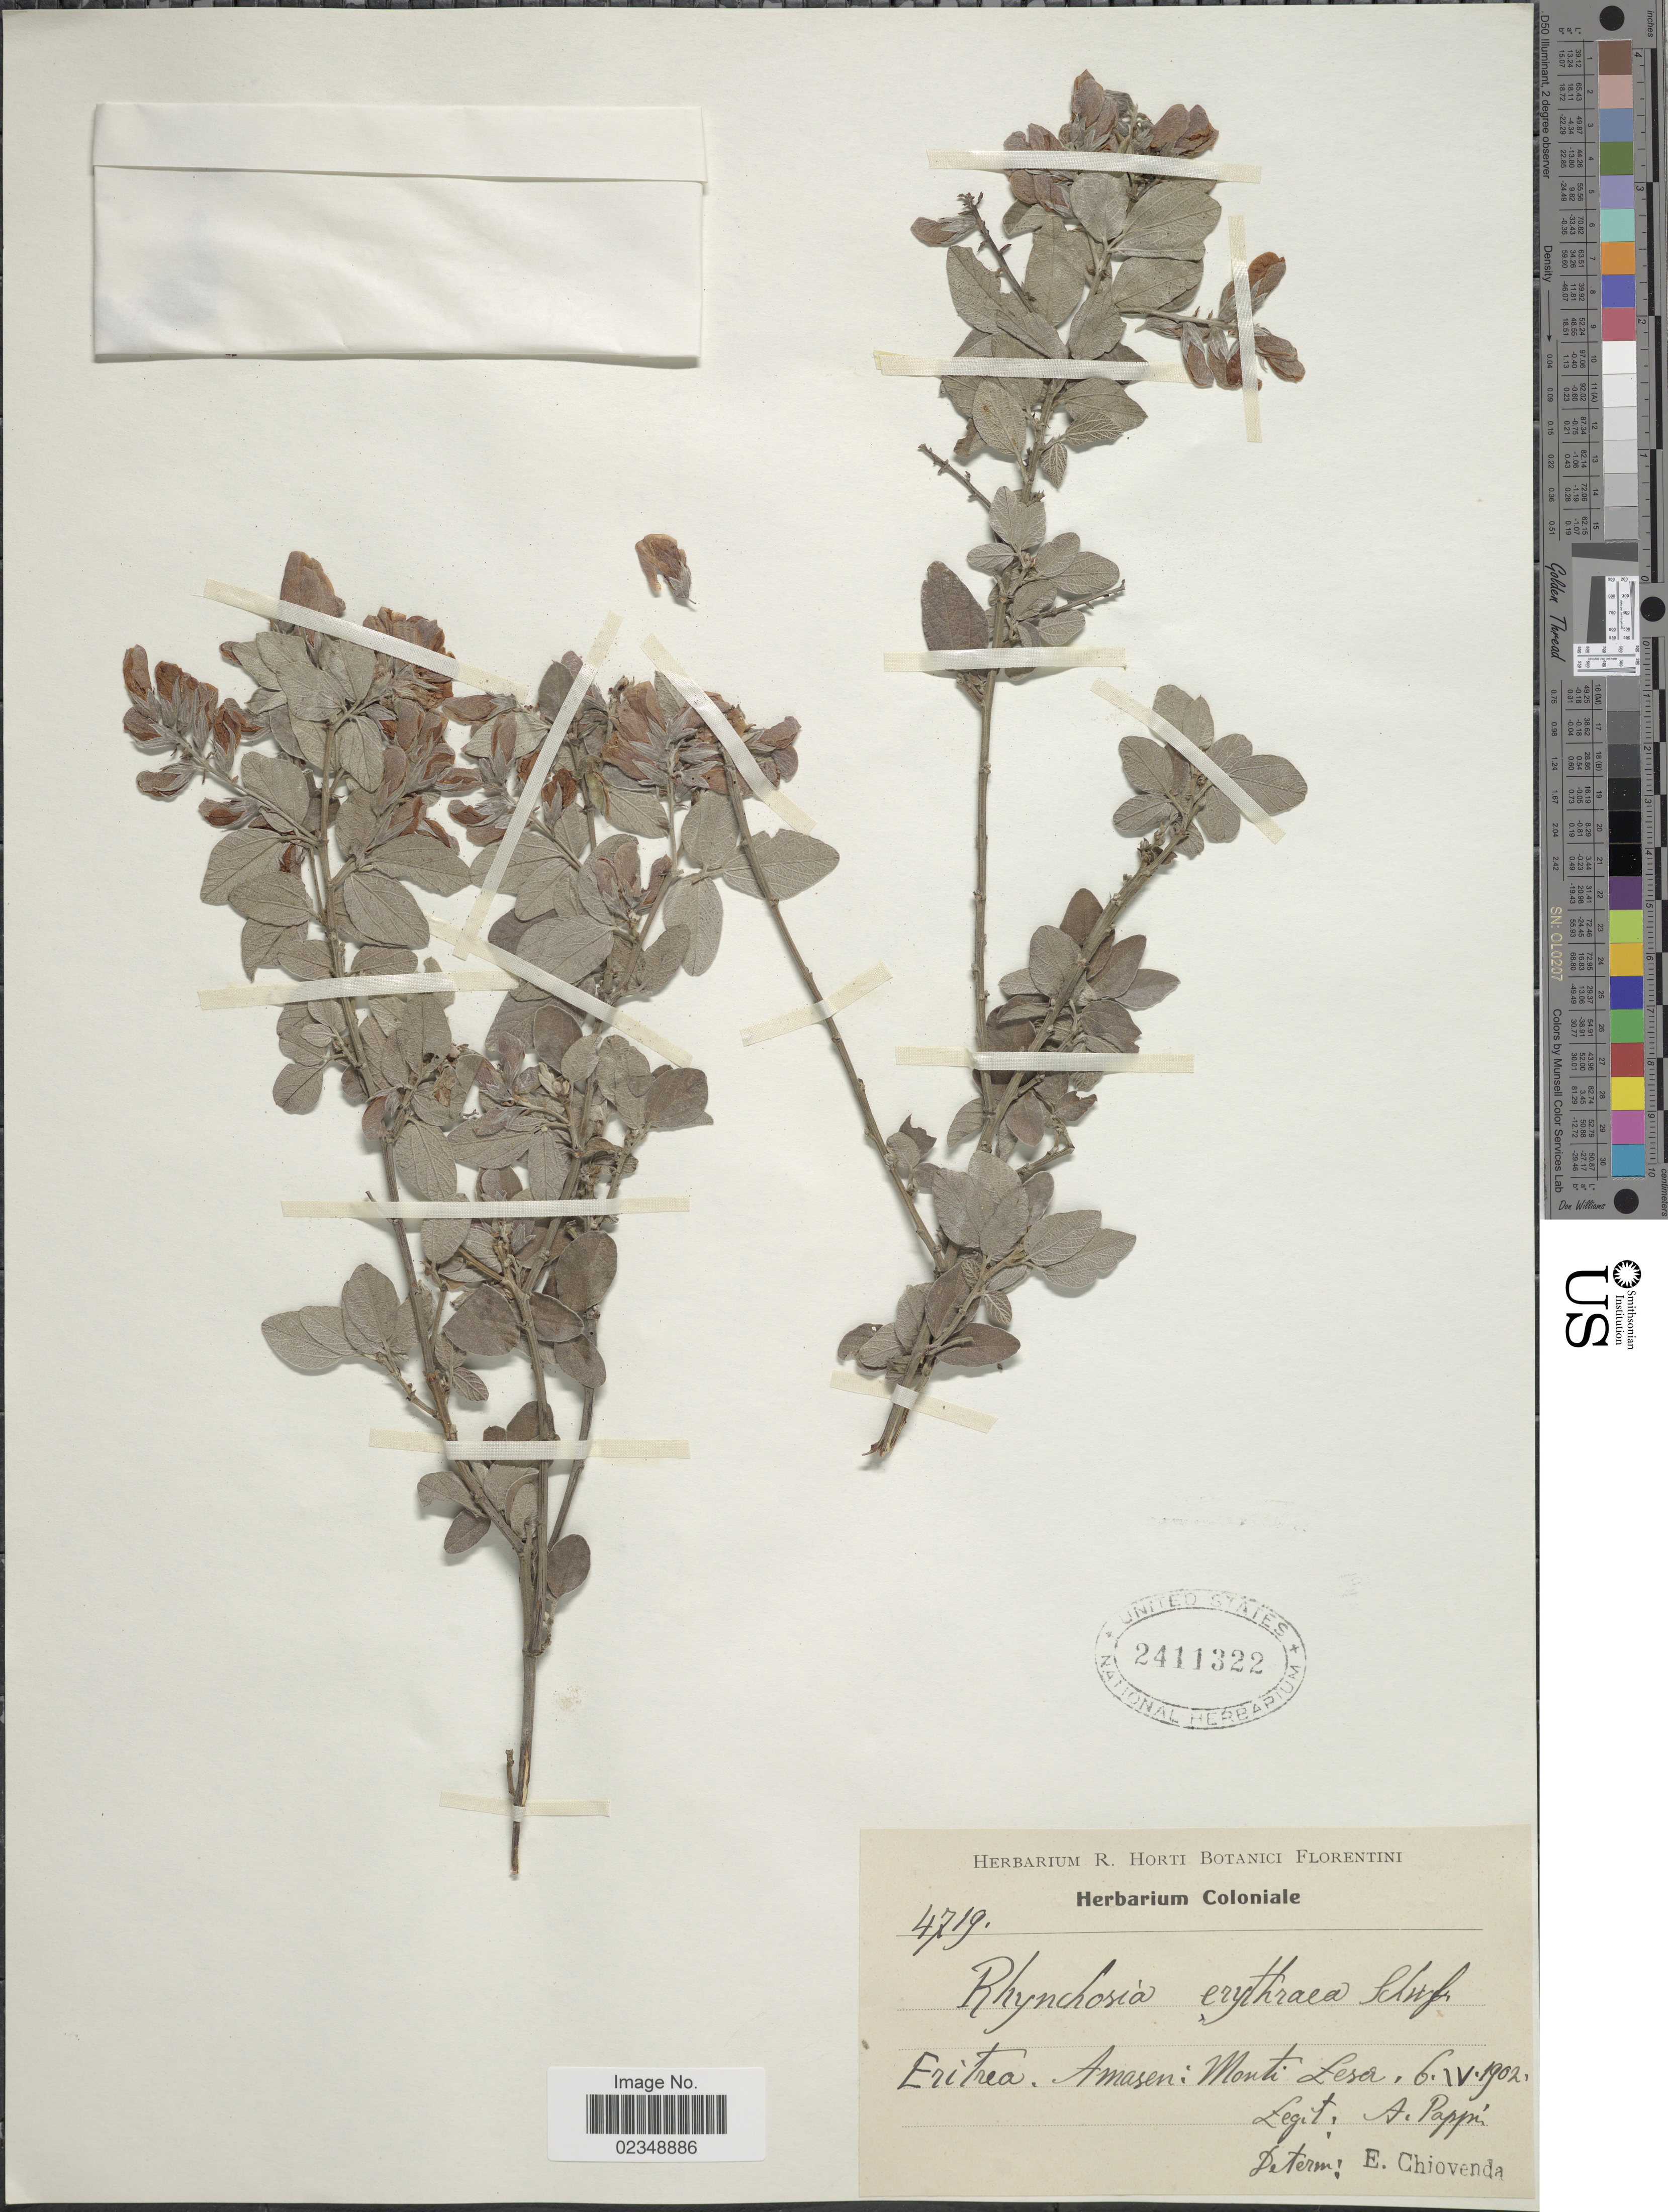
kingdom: Plantae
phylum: Tracheophyta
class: Magnoliopsida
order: Fabales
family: Fabaceae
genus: Rhynchosia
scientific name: Rhynchosia erythraea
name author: Schweinf.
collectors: A. Pappi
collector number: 4719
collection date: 1902-04-06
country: Eritrea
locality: Eritrea: Amasen: Monti Leser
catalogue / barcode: US 2411322